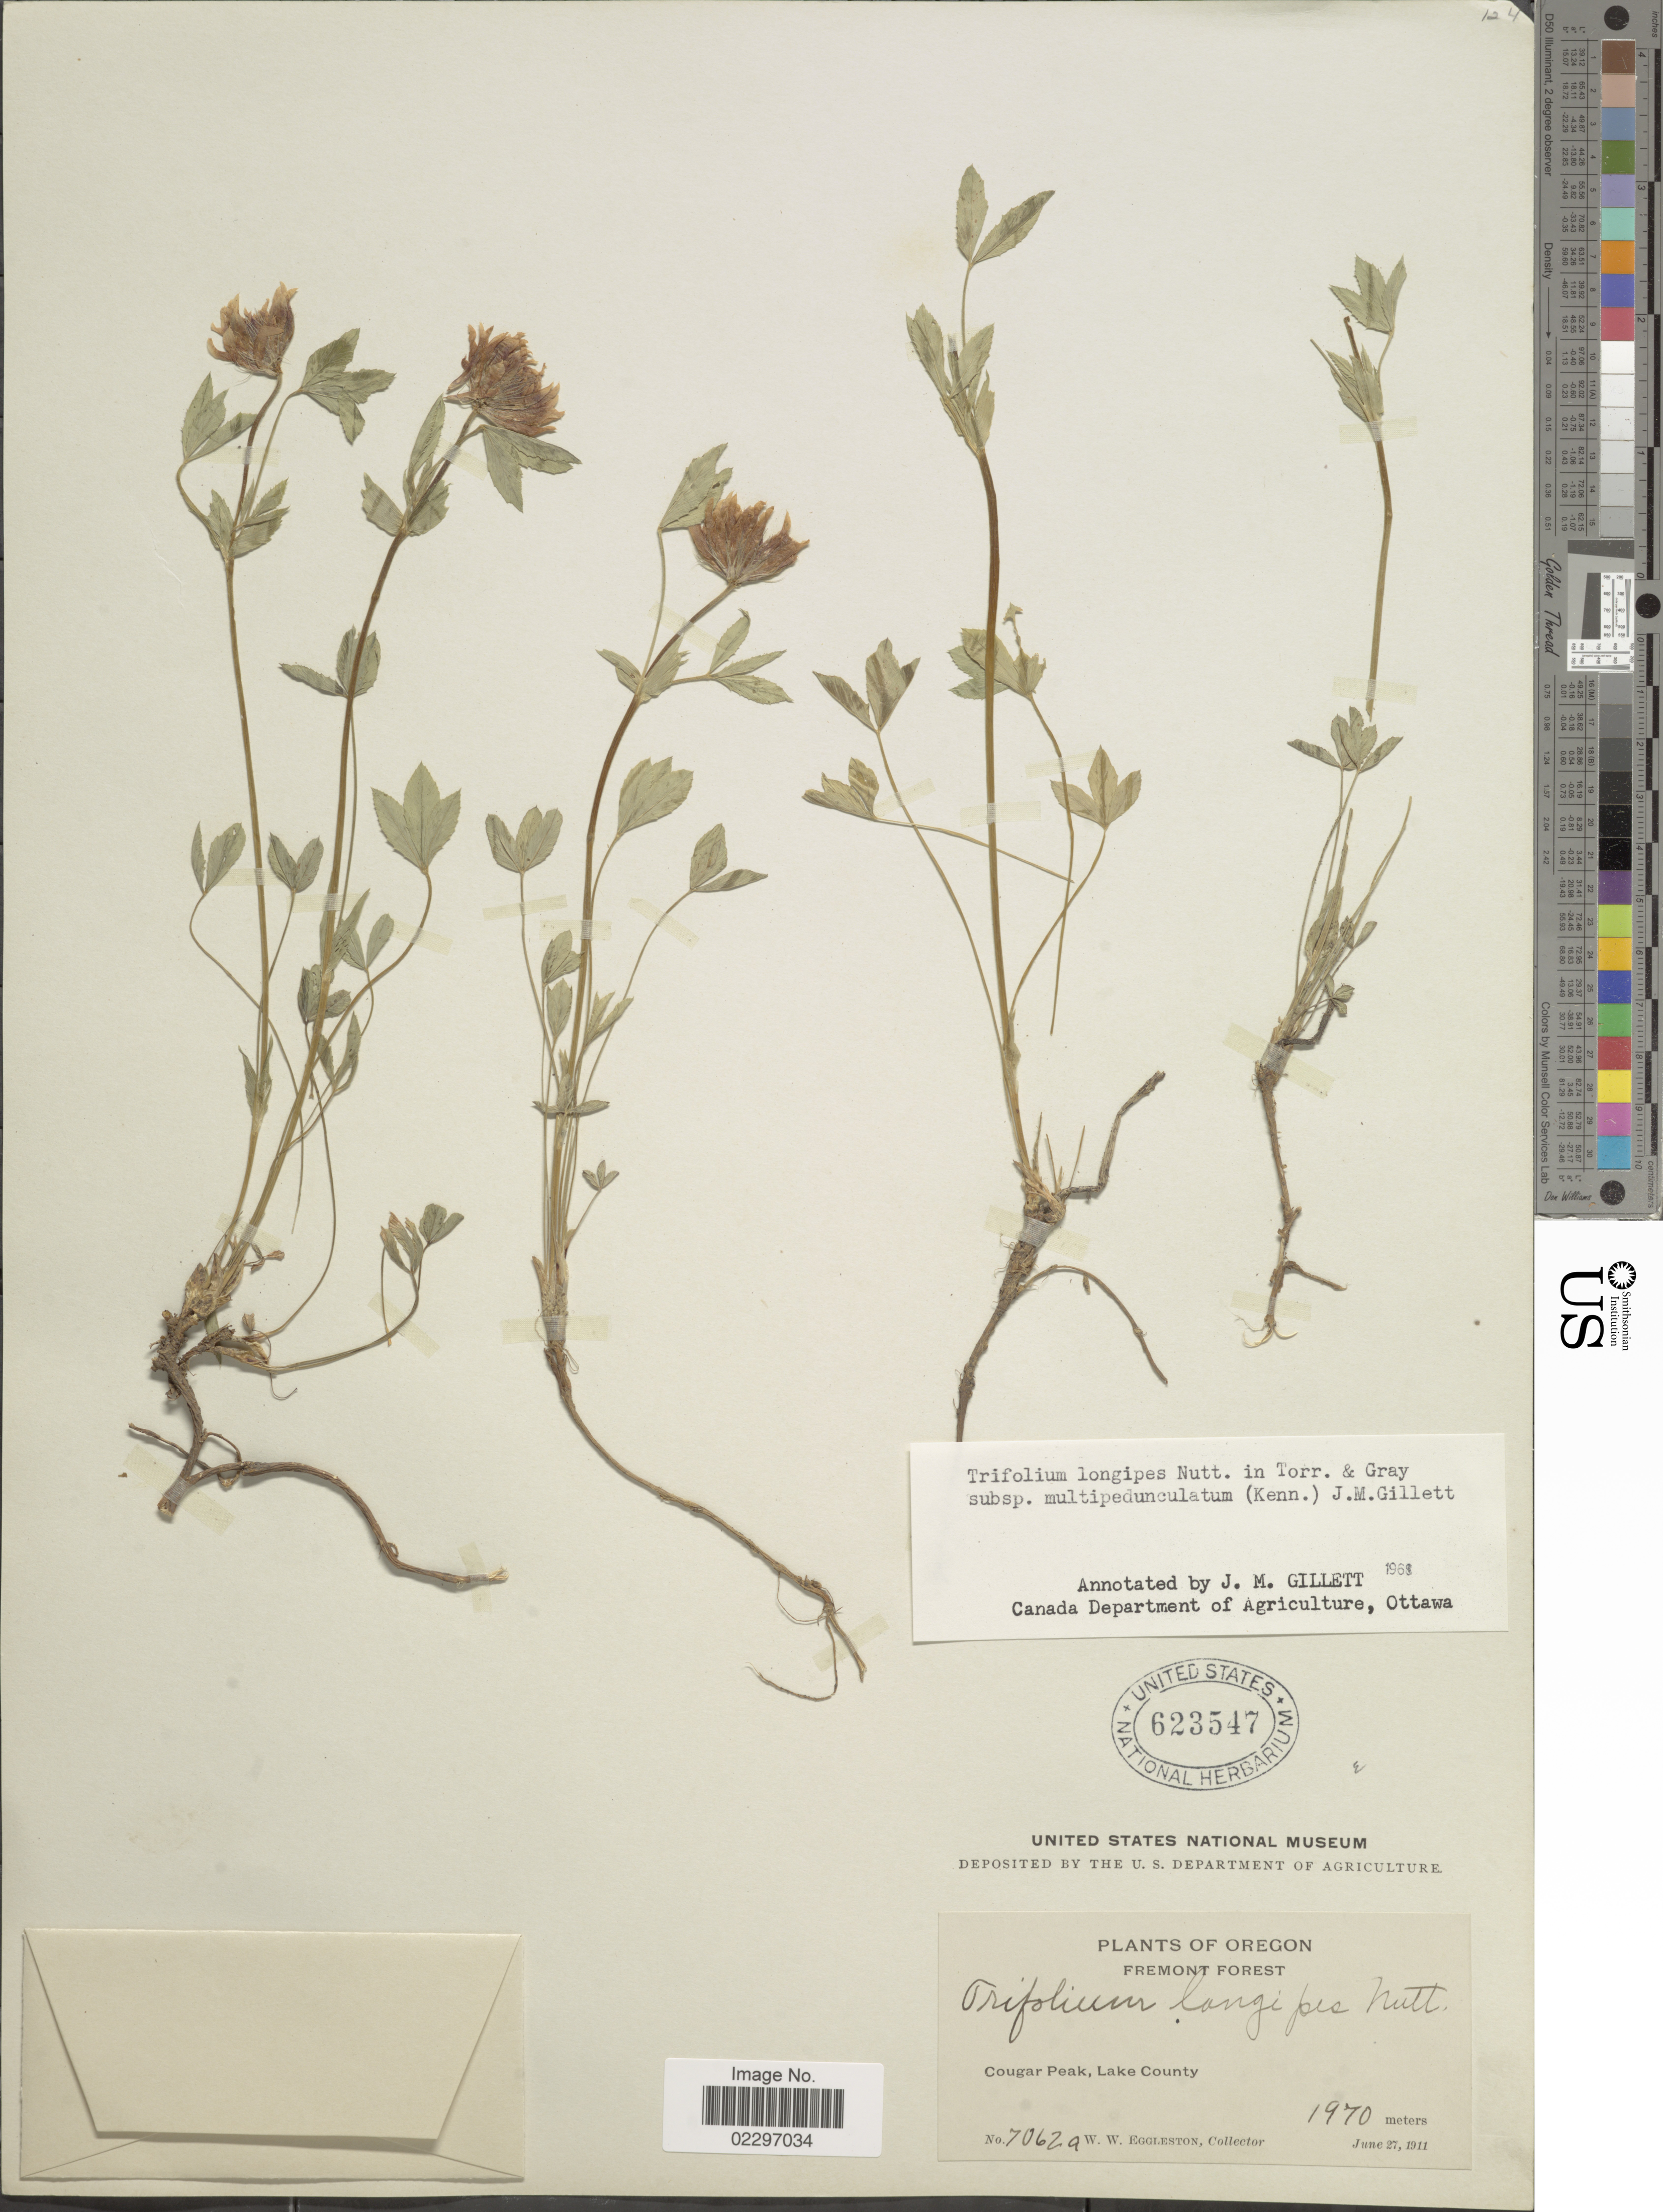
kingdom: Plantae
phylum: Tracheophyta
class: Magnoliopsida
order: Fabales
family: Fabaceae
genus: Trifolium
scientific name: Trifolium longipes subsp. multipedunculatum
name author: (P.B. Kenn.) J.M. Gillett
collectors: W. W. Eggleston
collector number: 7062a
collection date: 1911-06-27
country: United States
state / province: Oregon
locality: Fremont Forest. Cougar Peak, Lake County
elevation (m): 1970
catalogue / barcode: US 623547